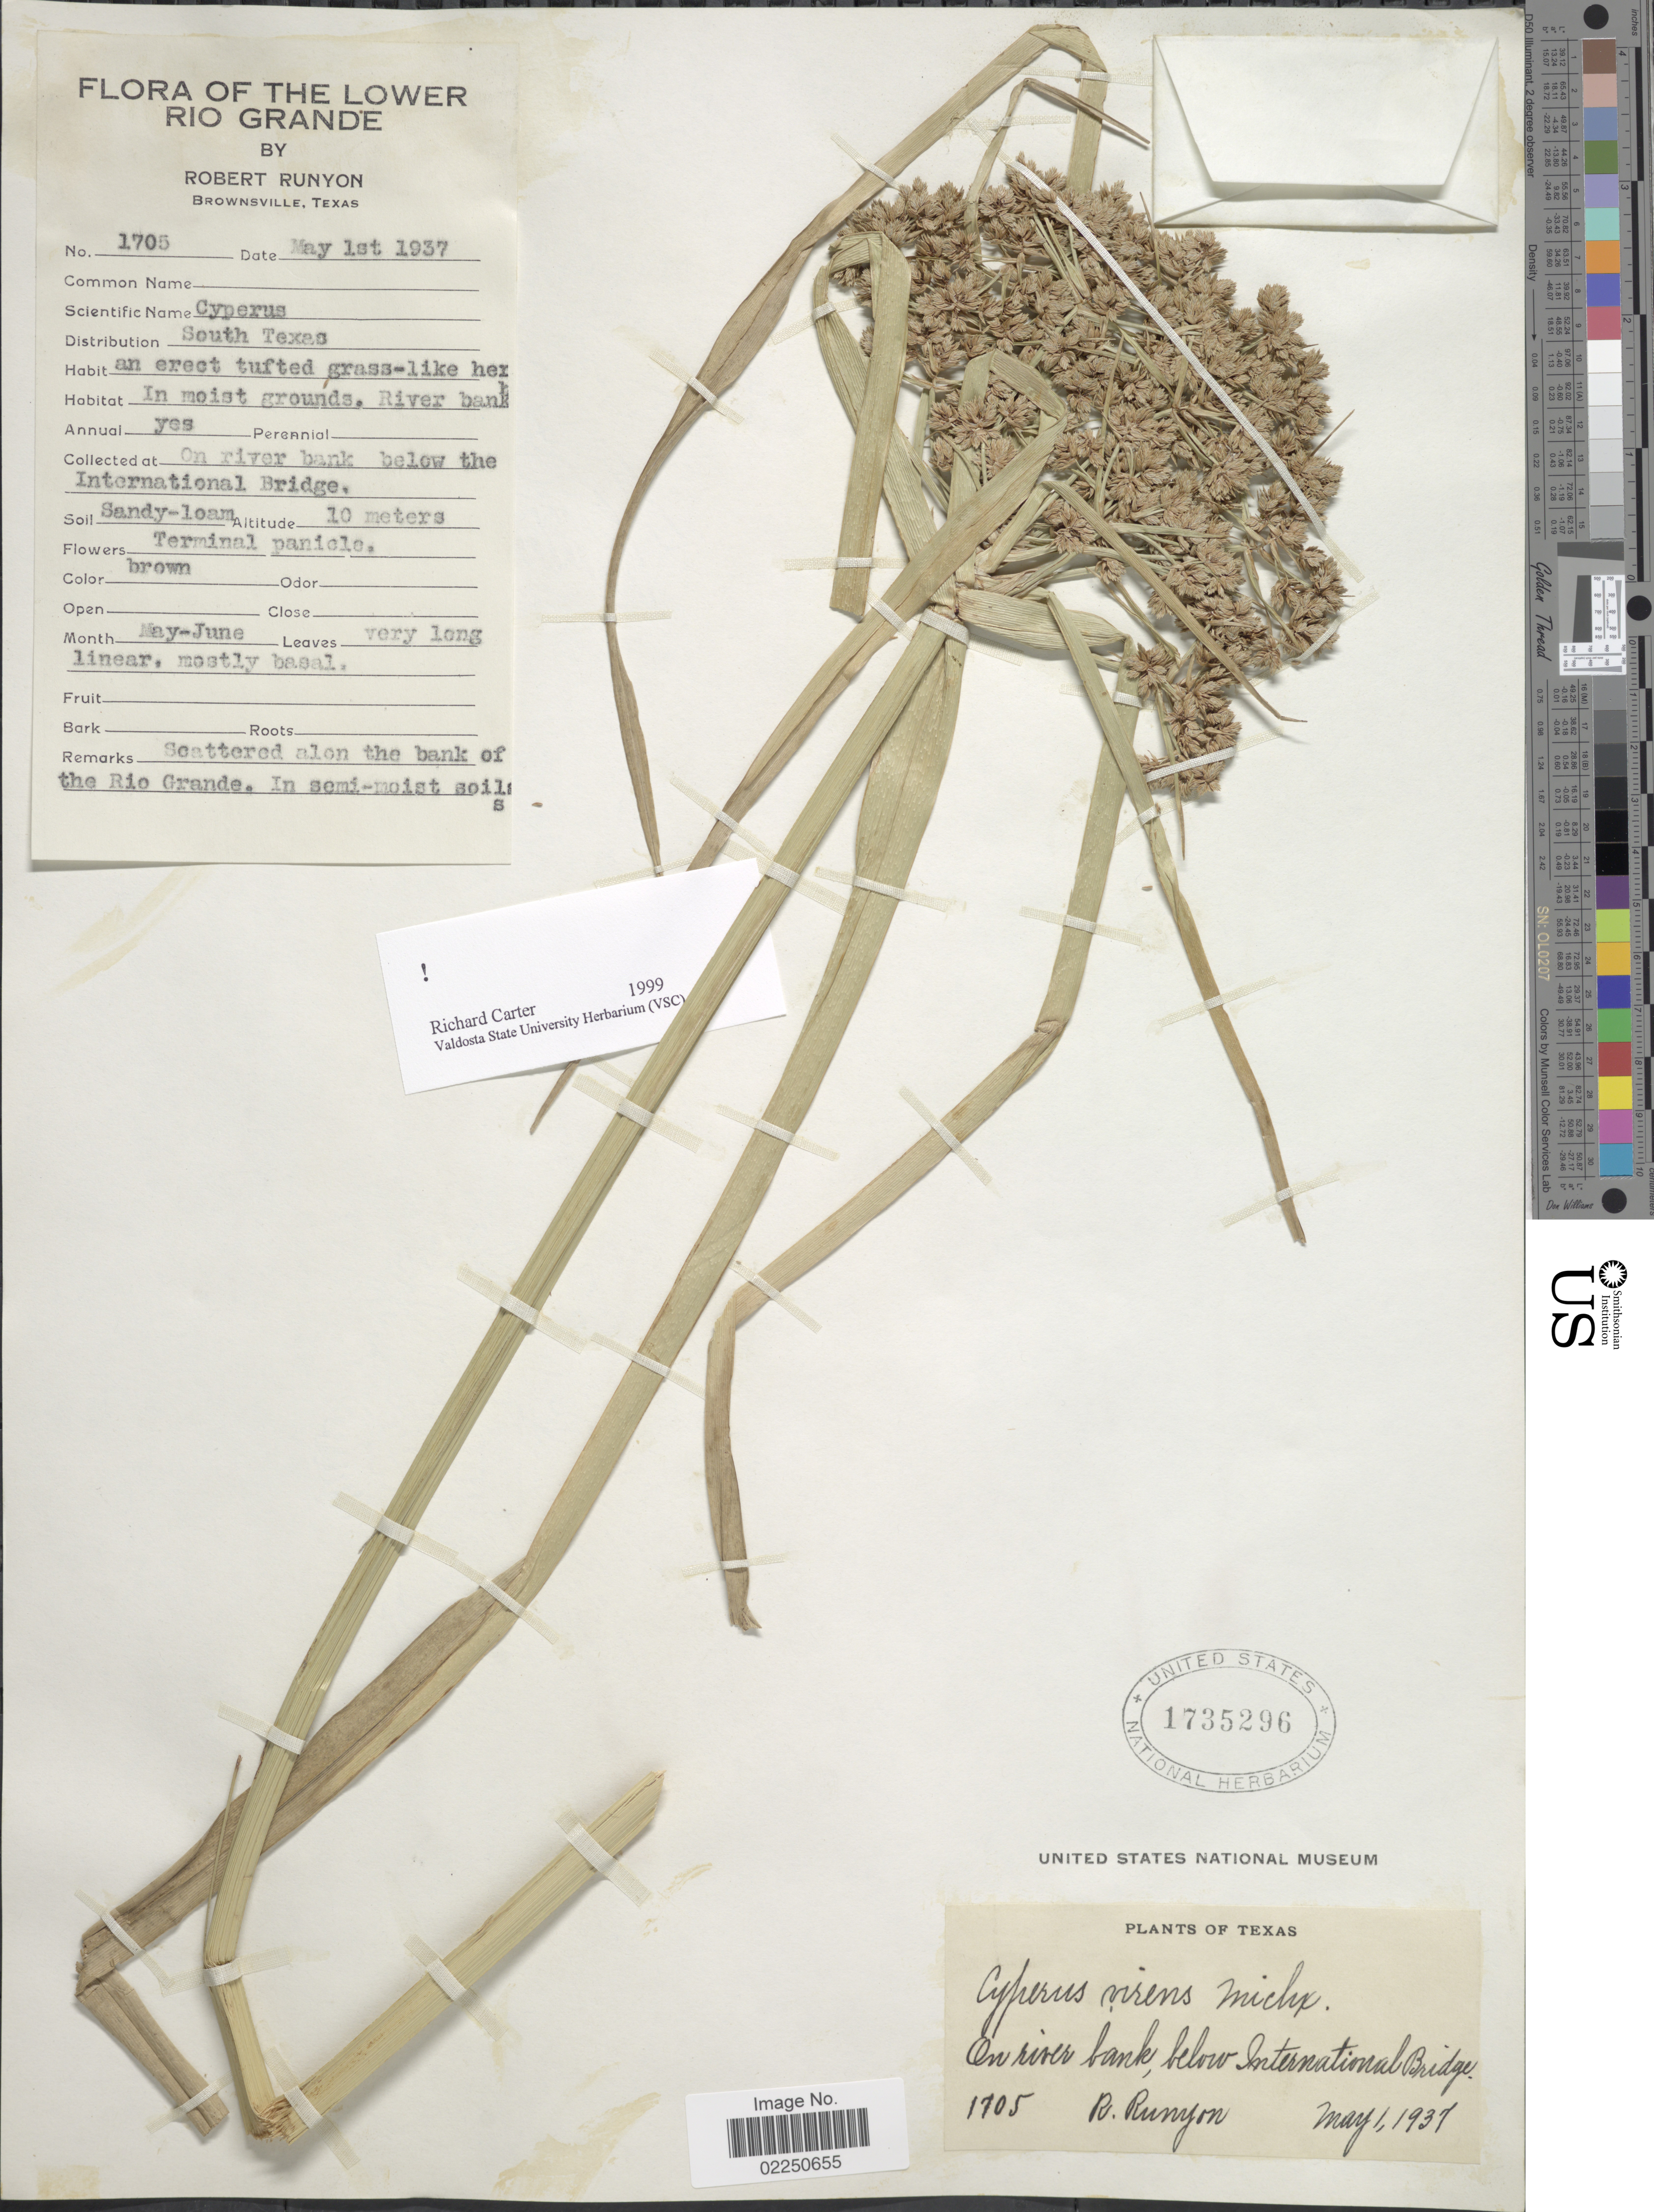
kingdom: Plantae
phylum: Tracheophyta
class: Liliopsida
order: Poales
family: Cyperaceae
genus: Cyperus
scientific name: Cyperus virens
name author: Michx.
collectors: R. Runyon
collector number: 1705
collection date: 1937-05-01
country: United States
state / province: Texas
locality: The Lower Rio Grande. On river bank below the International Bridge,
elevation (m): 10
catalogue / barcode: US 1735296